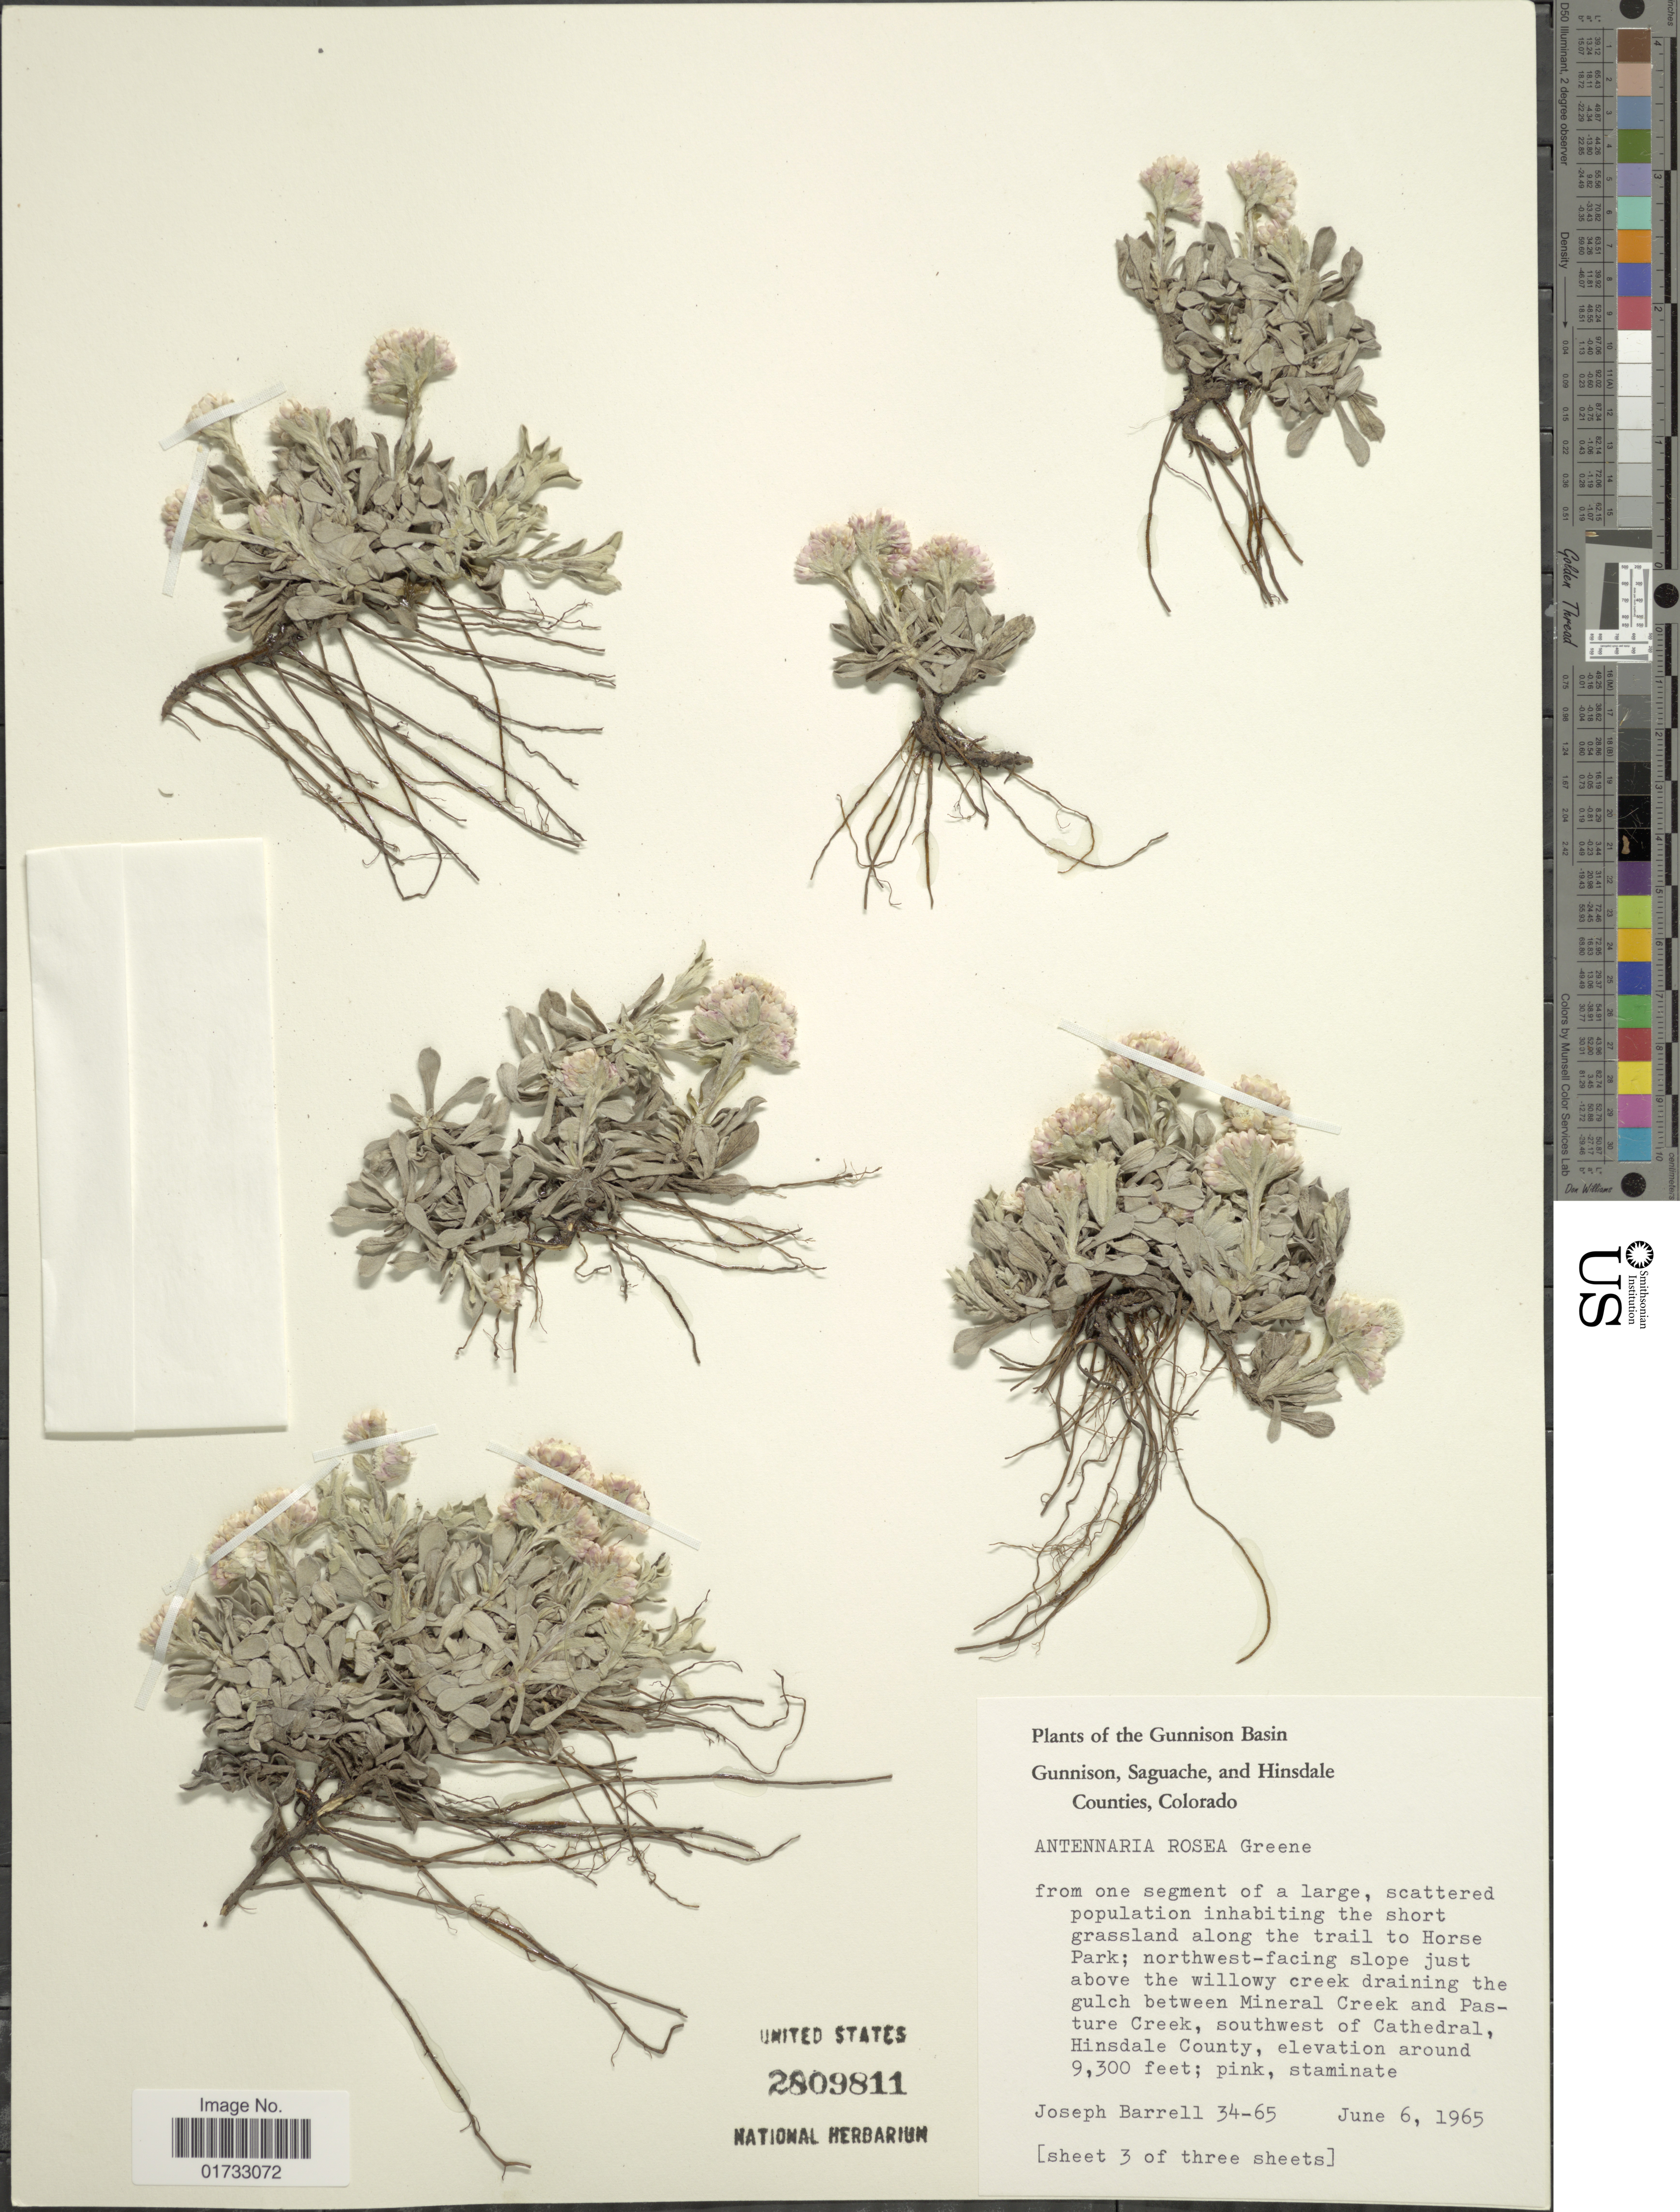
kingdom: Plantae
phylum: Tracheophyta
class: Magnoliopsida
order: Asterales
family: Asteraceae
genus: Antennaria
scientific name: Antennaria rosea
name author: Greene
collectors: J. Barrell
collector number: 34-65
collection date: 1965-06-06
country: United States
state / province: Colorado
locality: Gunnison Basin, along the trail to Horse Park; northwest-facing slope just above the willowy creek draining the gulch between Mineral Creek and Pasture Creek, southwest of Cathedral, Hinsdale County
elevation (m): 2835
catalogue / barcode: US 2809811